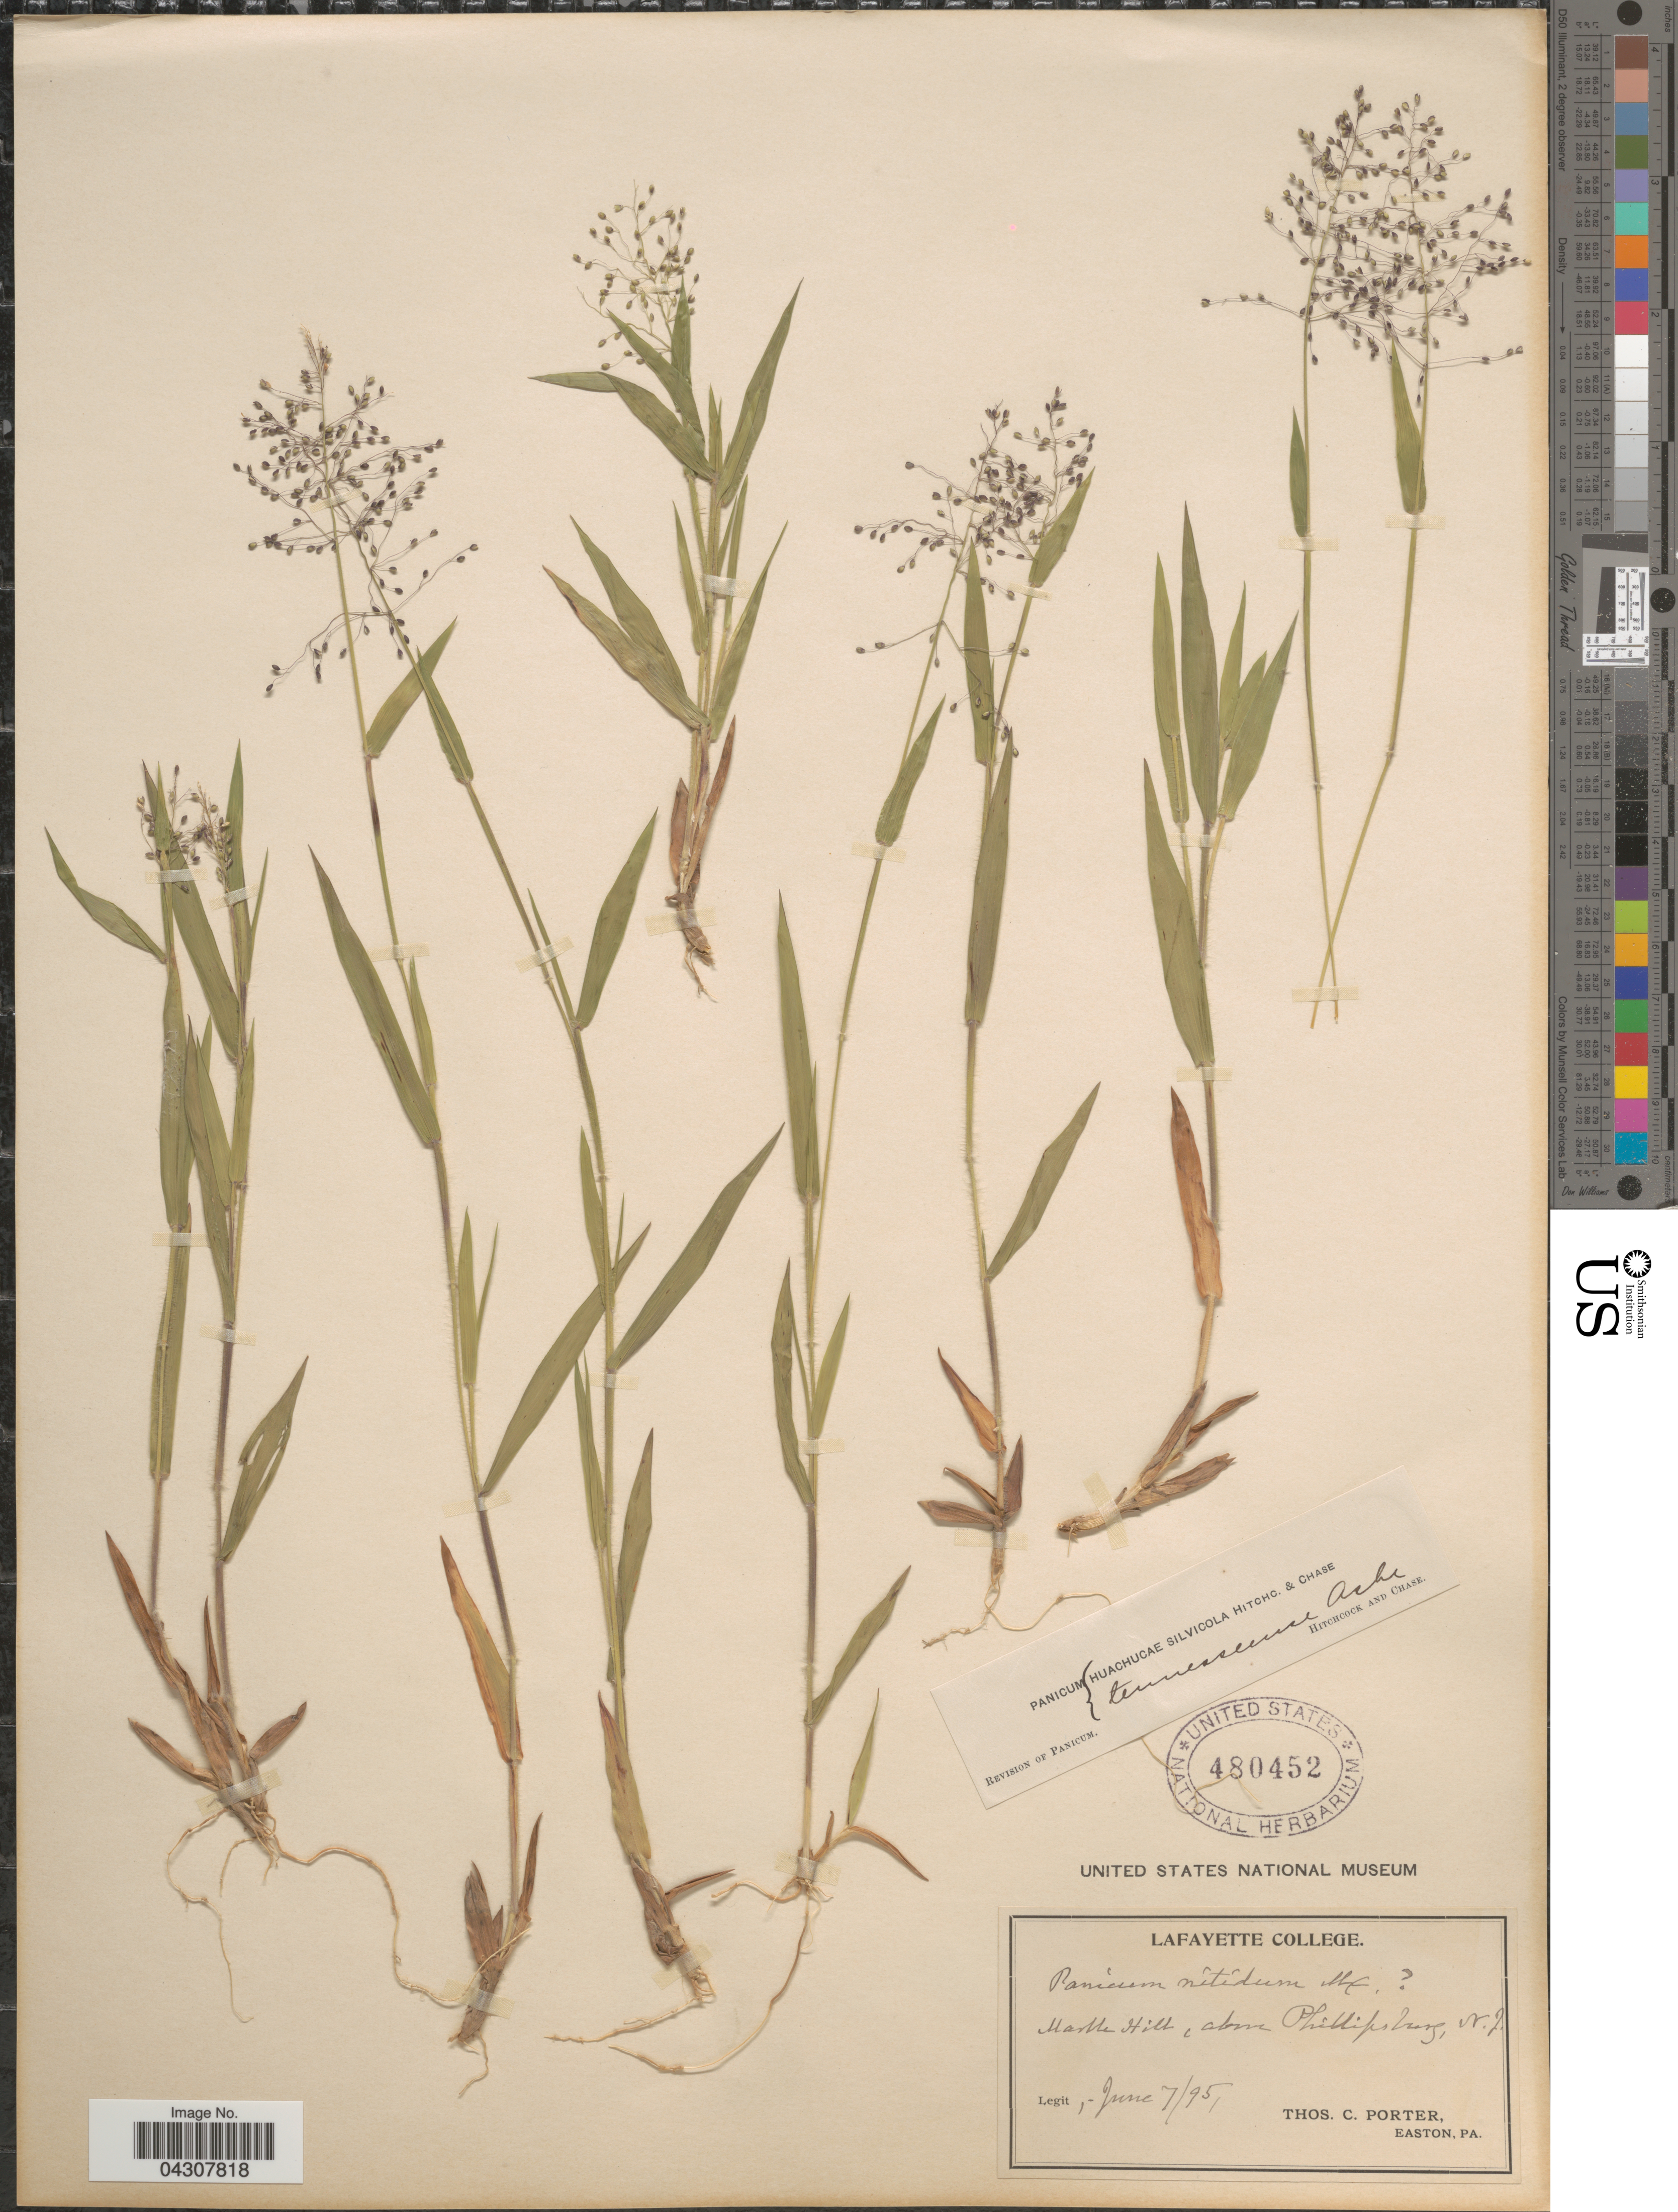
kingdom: Plantae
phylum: Tracheophyta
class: Liliopsida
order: Poales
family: Poaceae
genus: Dichanthelium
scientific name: Dichanthelium acuminatum var. acuminatum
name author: (Sw.) Gould & C.A. Clark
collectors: T. Porter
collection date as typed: Transcribed d/m/y: 7/6/95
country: United States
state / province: New Jersey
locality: Marble Hill, above Phillipsburg.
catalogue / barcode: US 480452